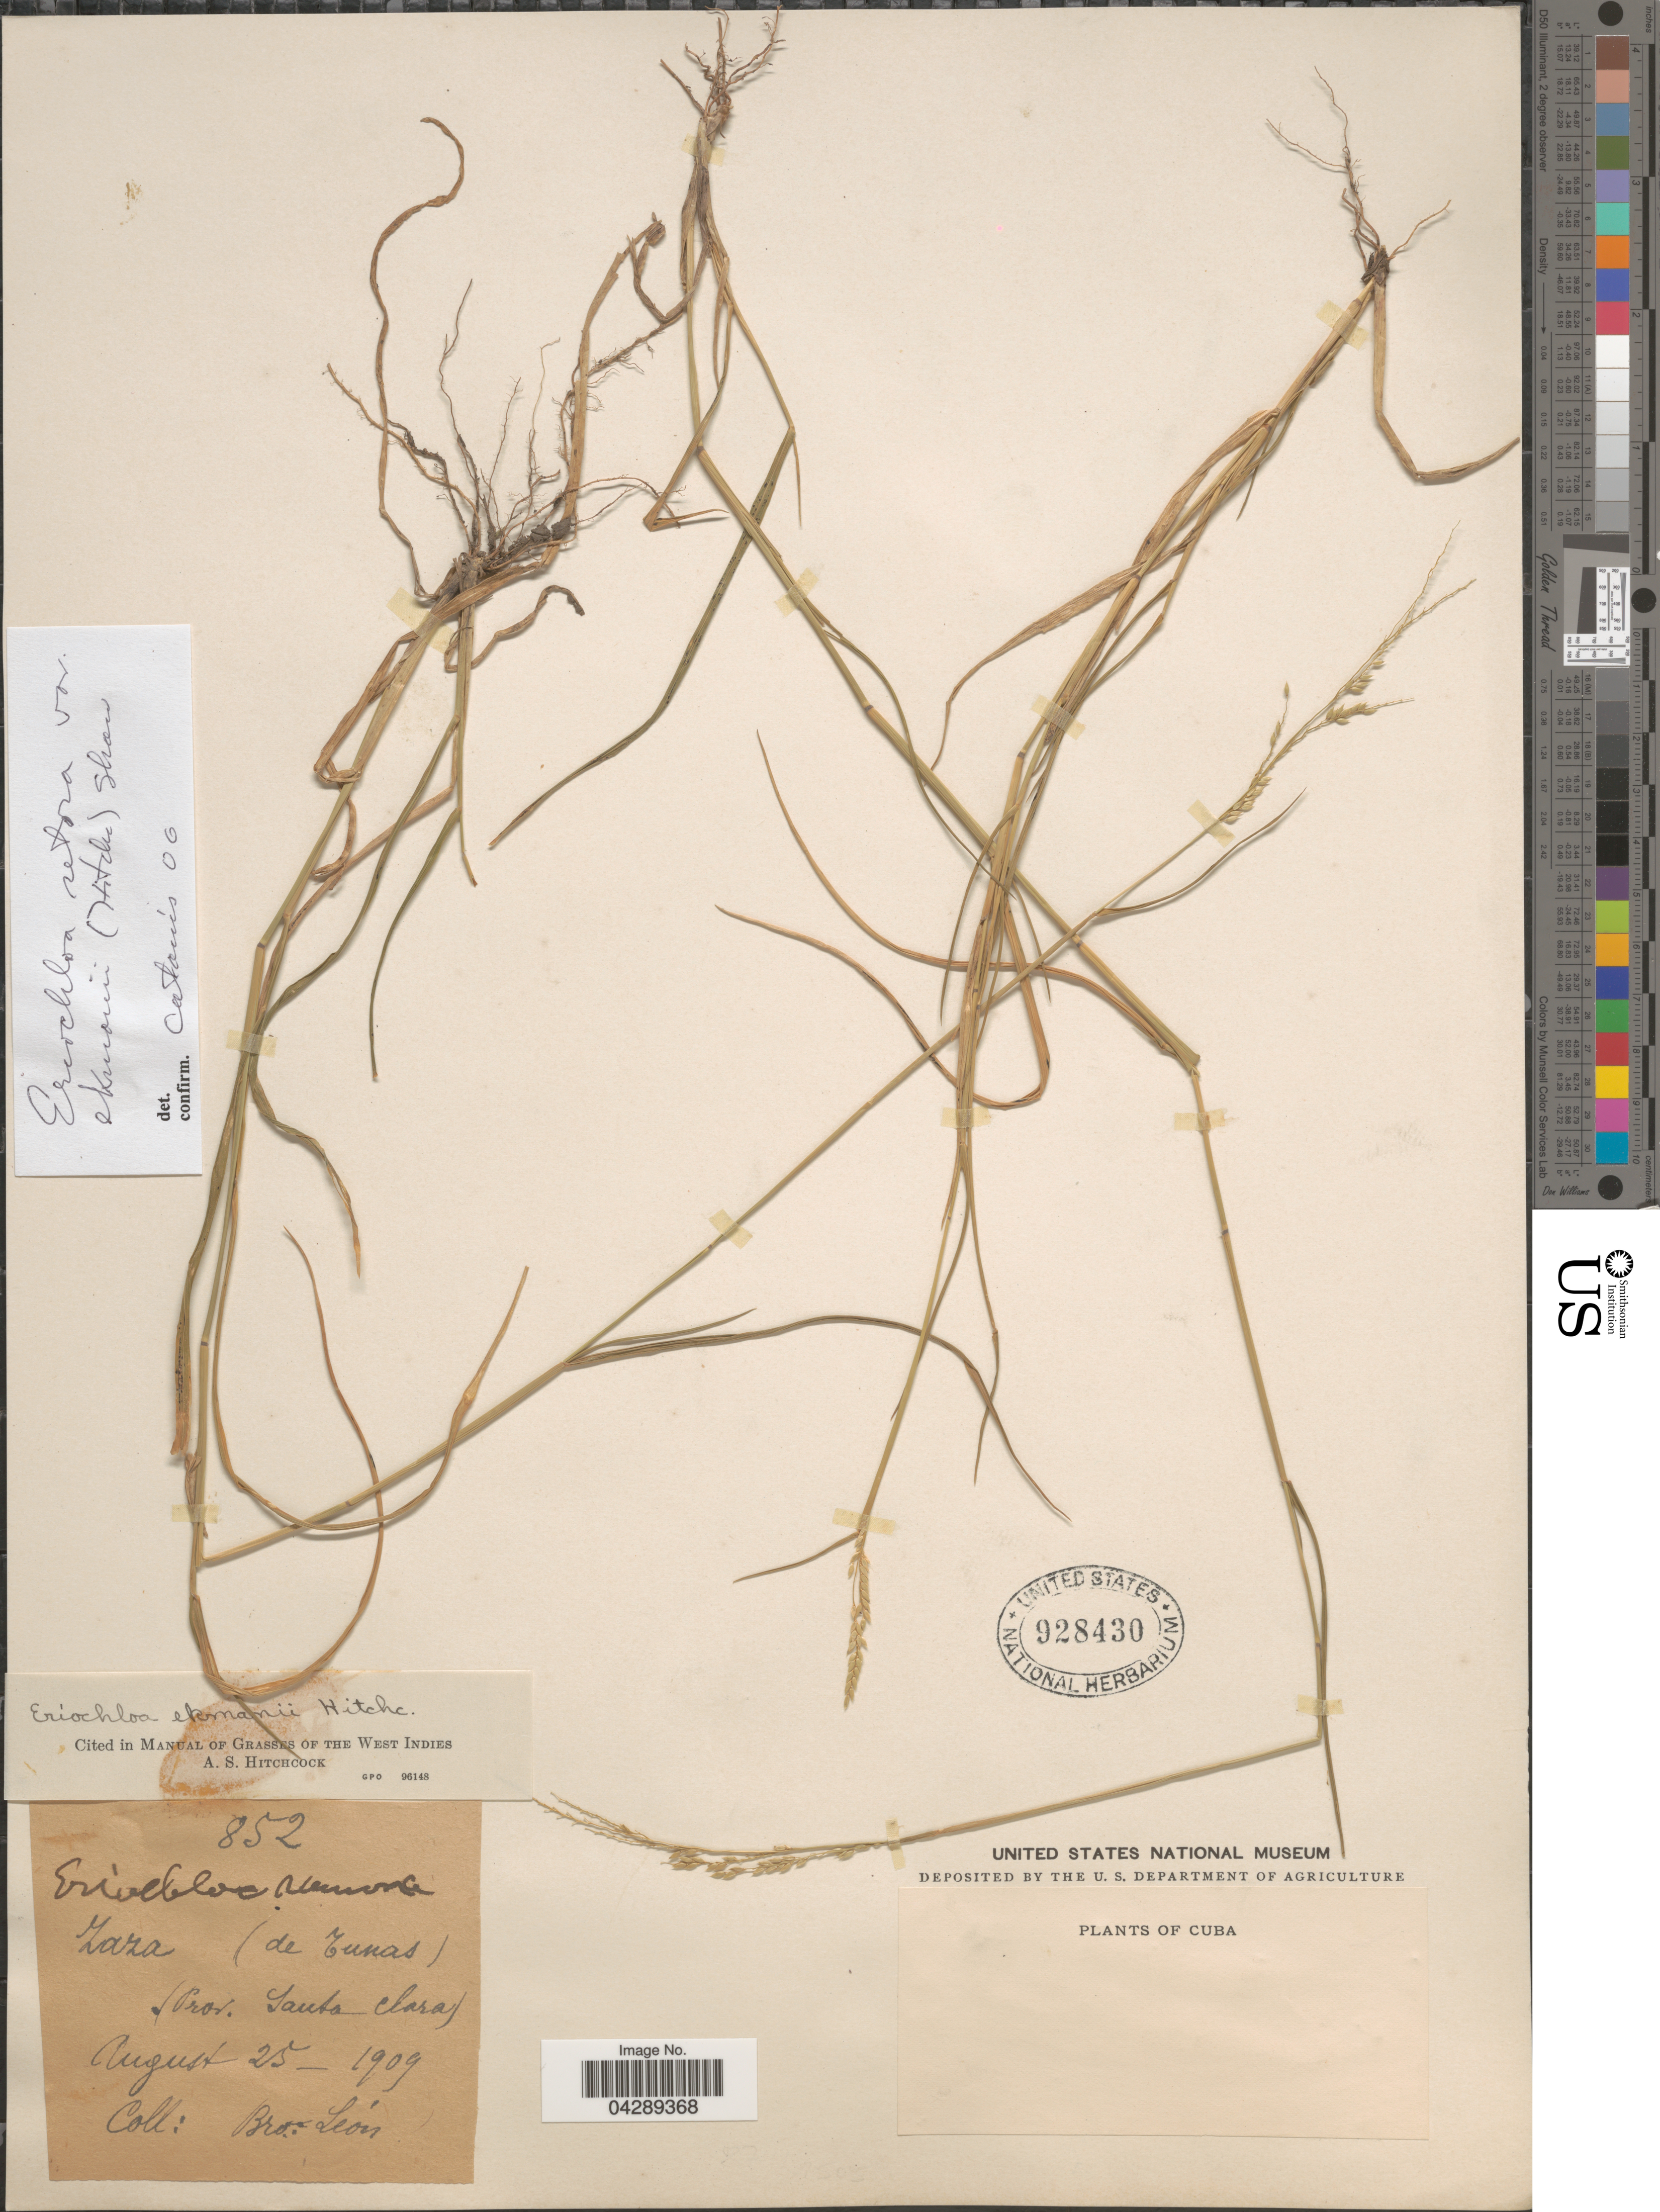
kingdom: Plantae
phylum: Tracheophyta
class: Liliopsida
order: Poales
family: Poaceae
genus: Eriochloa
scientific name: Eriochloa setosa var. ekmanii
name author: (Hitchc.) R.B. Shaw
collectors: Bro. León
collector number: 852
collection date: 1909-08-25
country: Cuba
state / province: Las Tunas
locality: Zaza (de Tunas) (Prov. Santa Clara).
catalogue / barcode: US 928430